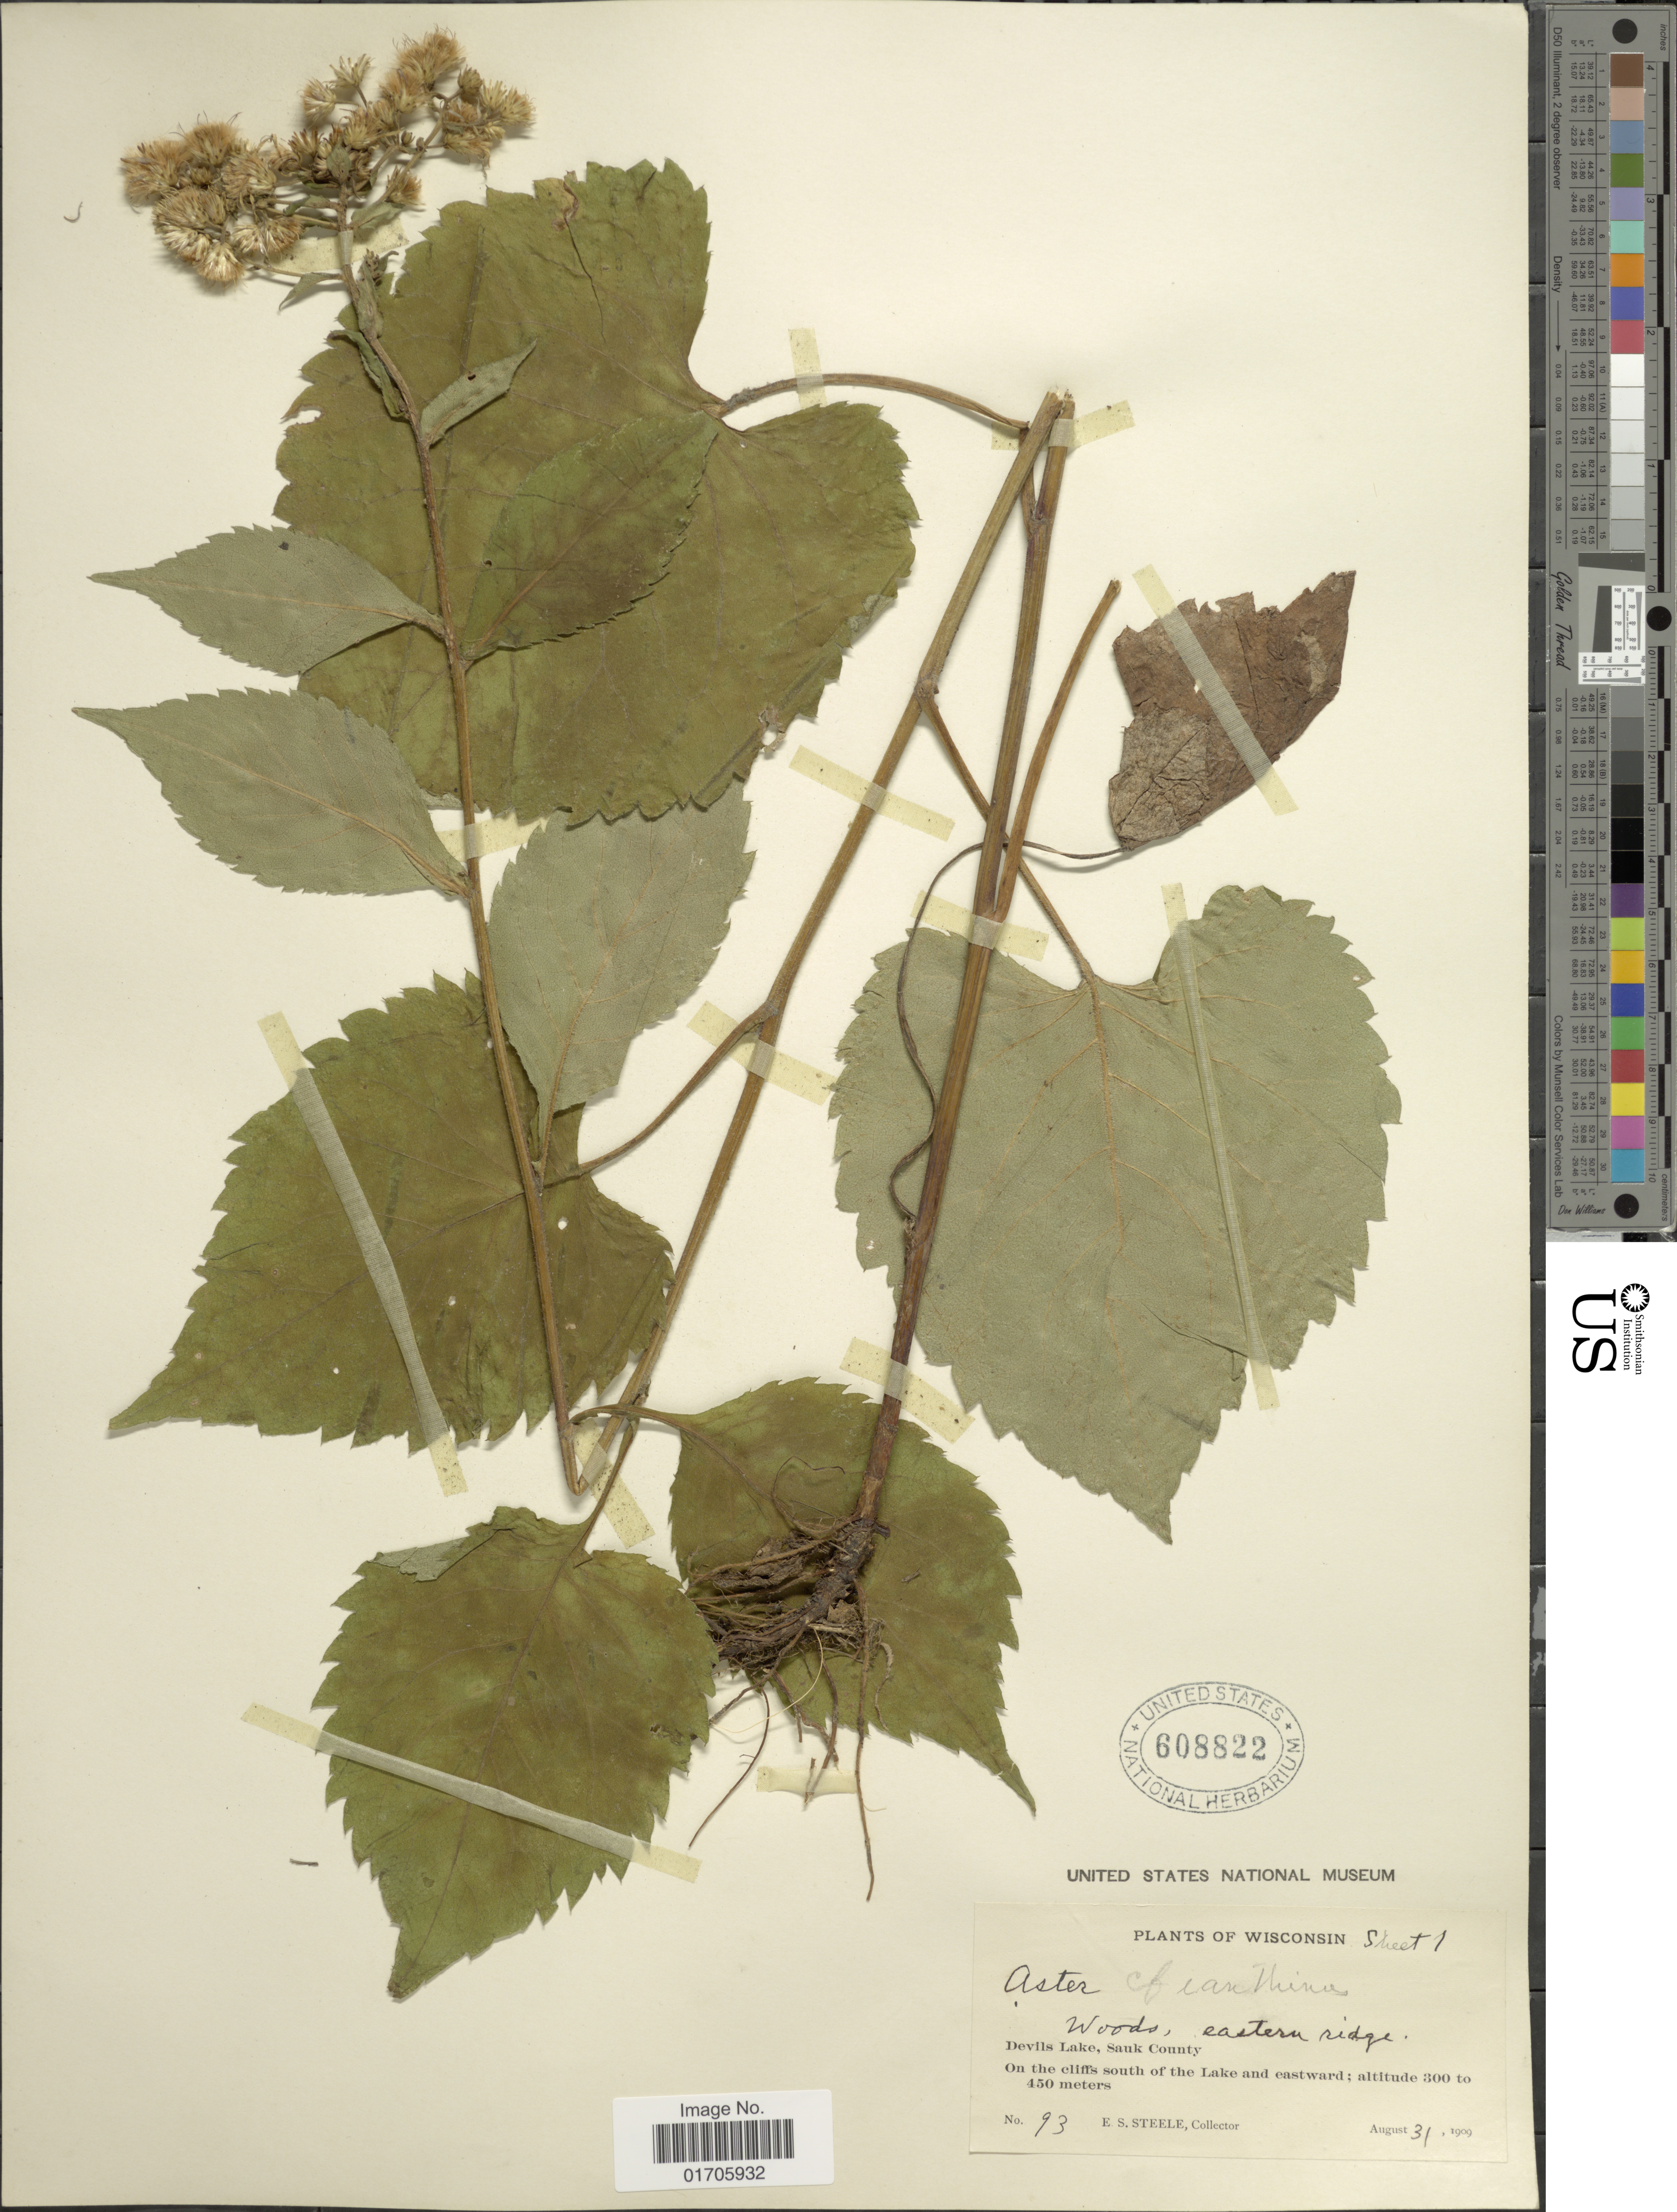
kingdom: Plantae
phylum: Tracheophyta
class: Magnoliopsida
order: Asterales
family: Asteraceae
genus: Eurybia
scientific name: Eurybia macrophylla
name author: (L.) Cass.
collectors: E. Steele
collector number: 93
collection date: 1909-08-31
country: United States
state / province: Wisconsin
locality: Wisconsin. Woods, eastern ridge. Devils Lake, Sauk County. On the cliffs south of the Lake and eastward.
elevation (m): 300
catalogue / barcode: US 608822